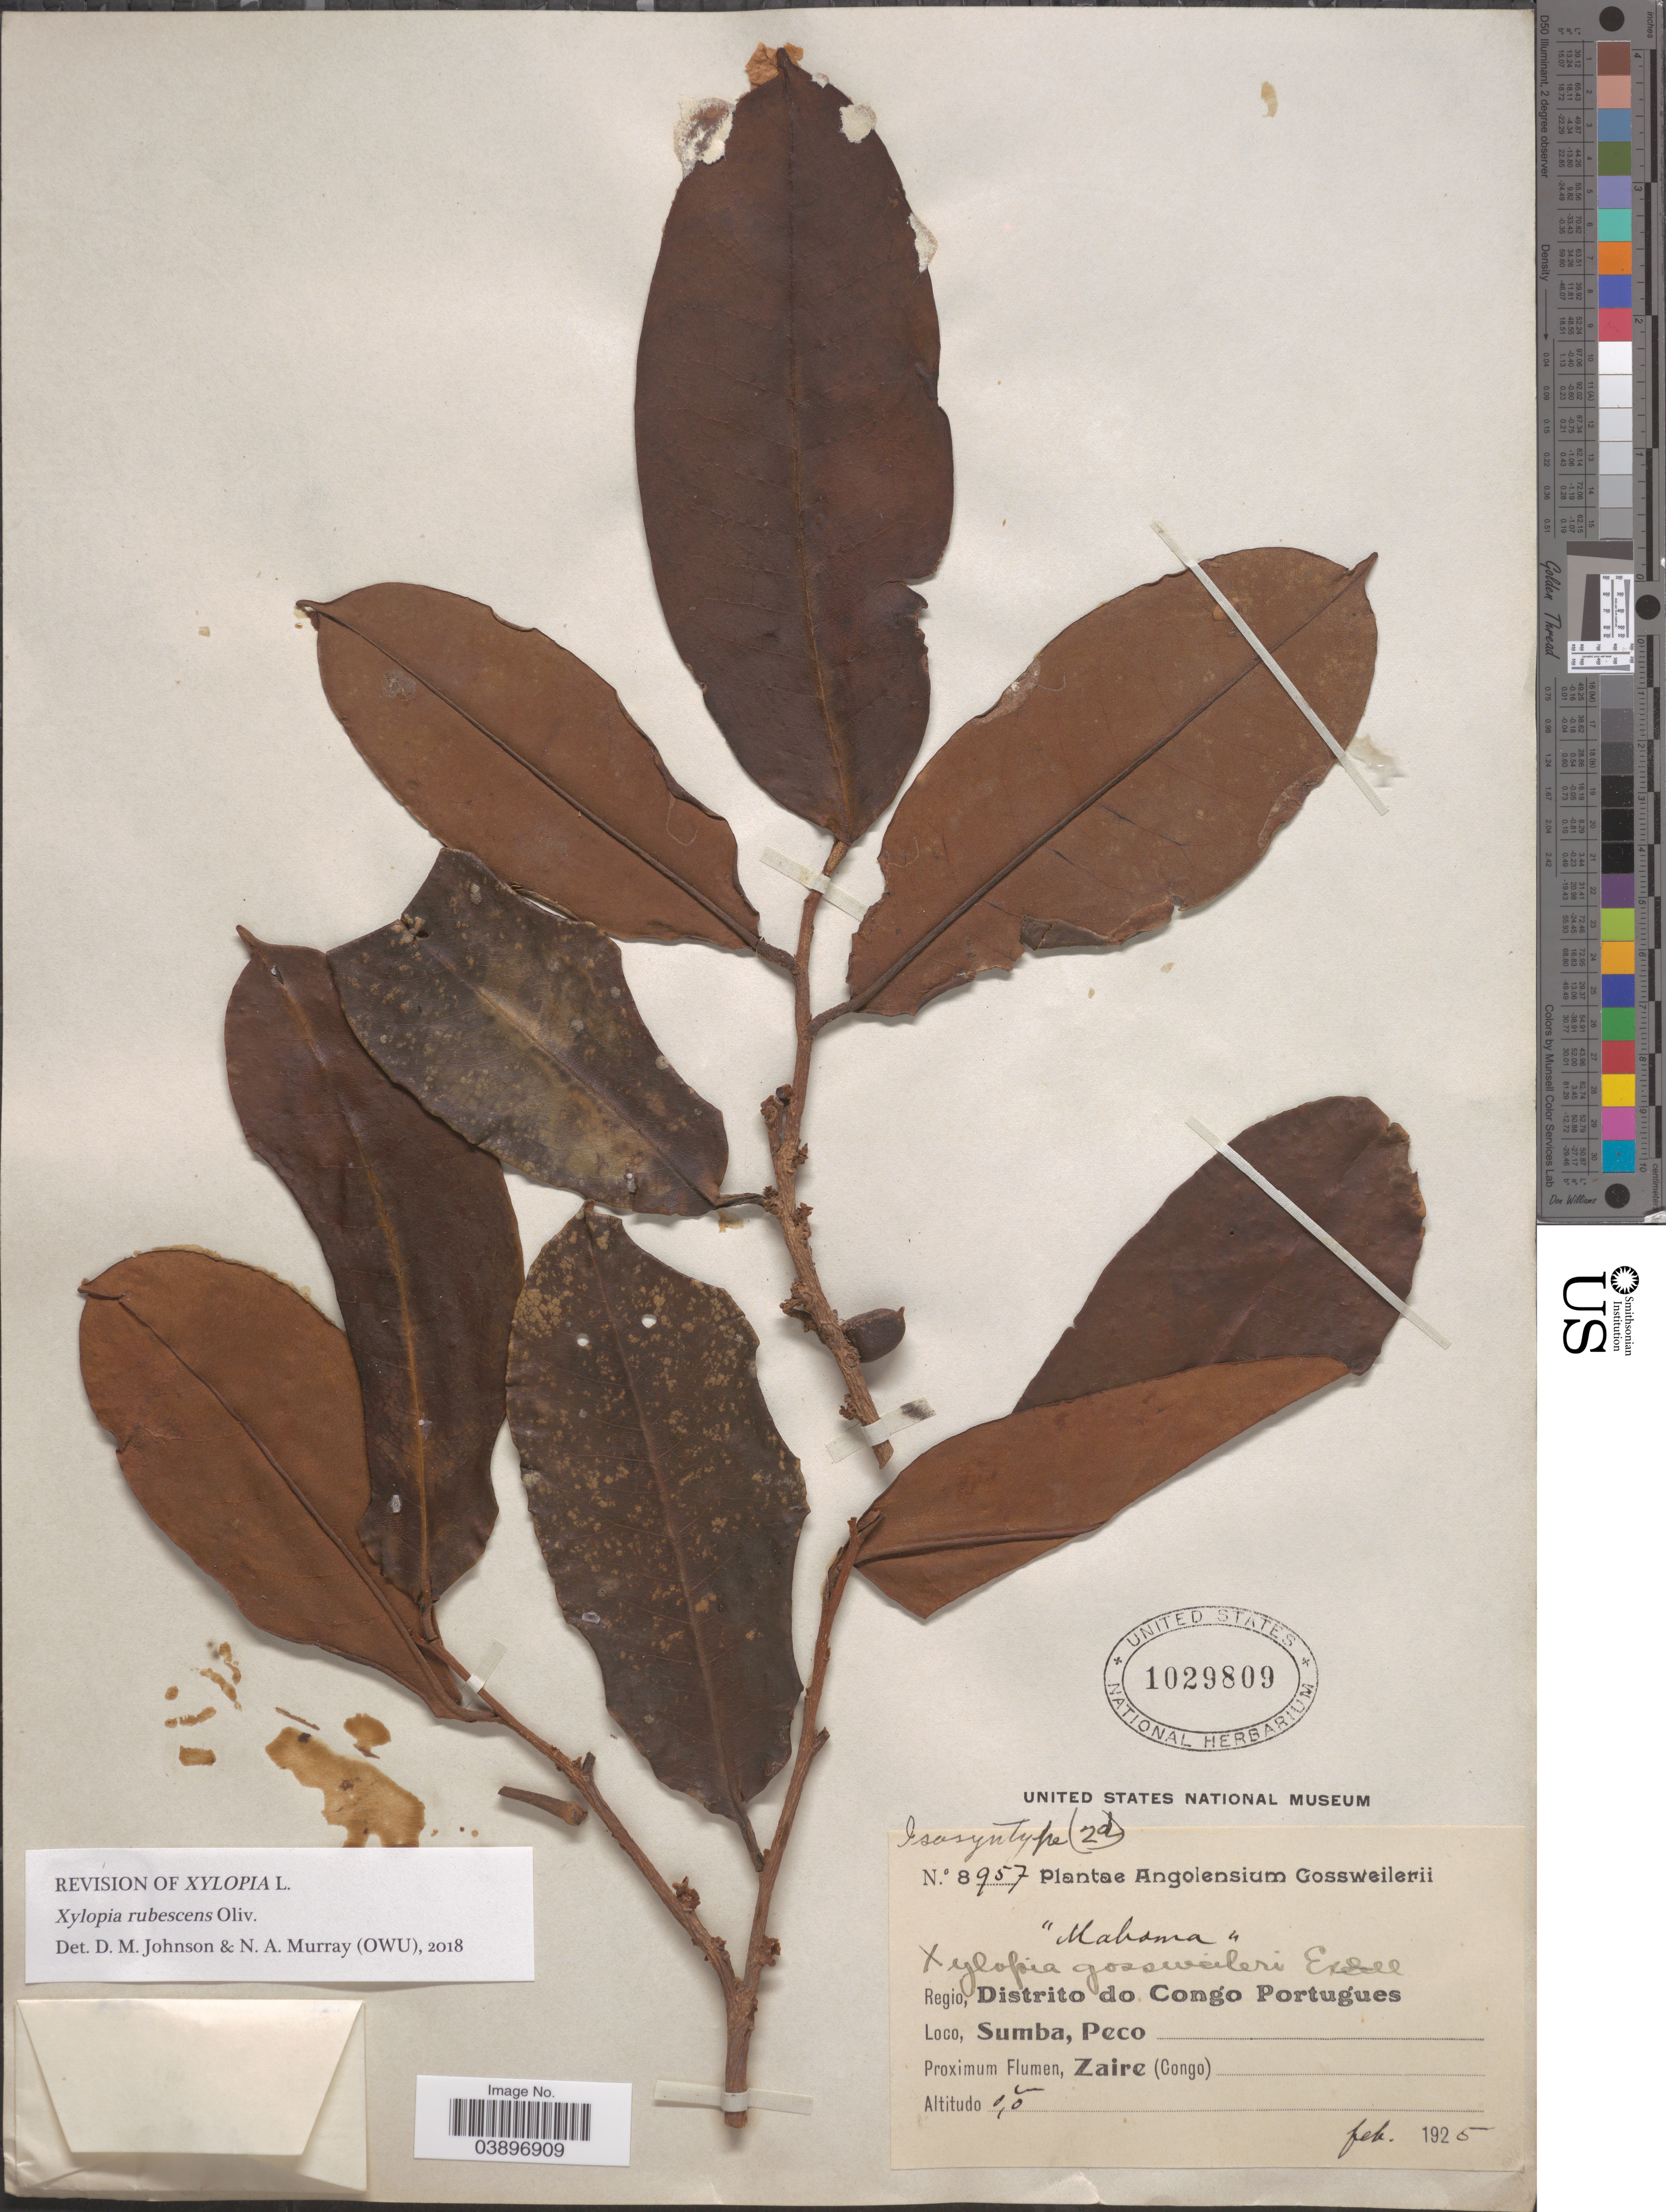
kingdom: Plantae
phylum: Tracheophyta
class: Magnoliopsida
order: Magnoliales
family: Annonaceae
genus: Xylopia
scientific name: Xylopia rubescens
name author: Oliv.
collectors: -. Gossweiler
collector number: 8957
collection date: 1925-02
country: Angola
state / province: Zaire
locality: Regio, Dístríto do Congo Portuguez. Sumba, Peco. Zaire (Congo).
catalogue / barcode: US 1029809